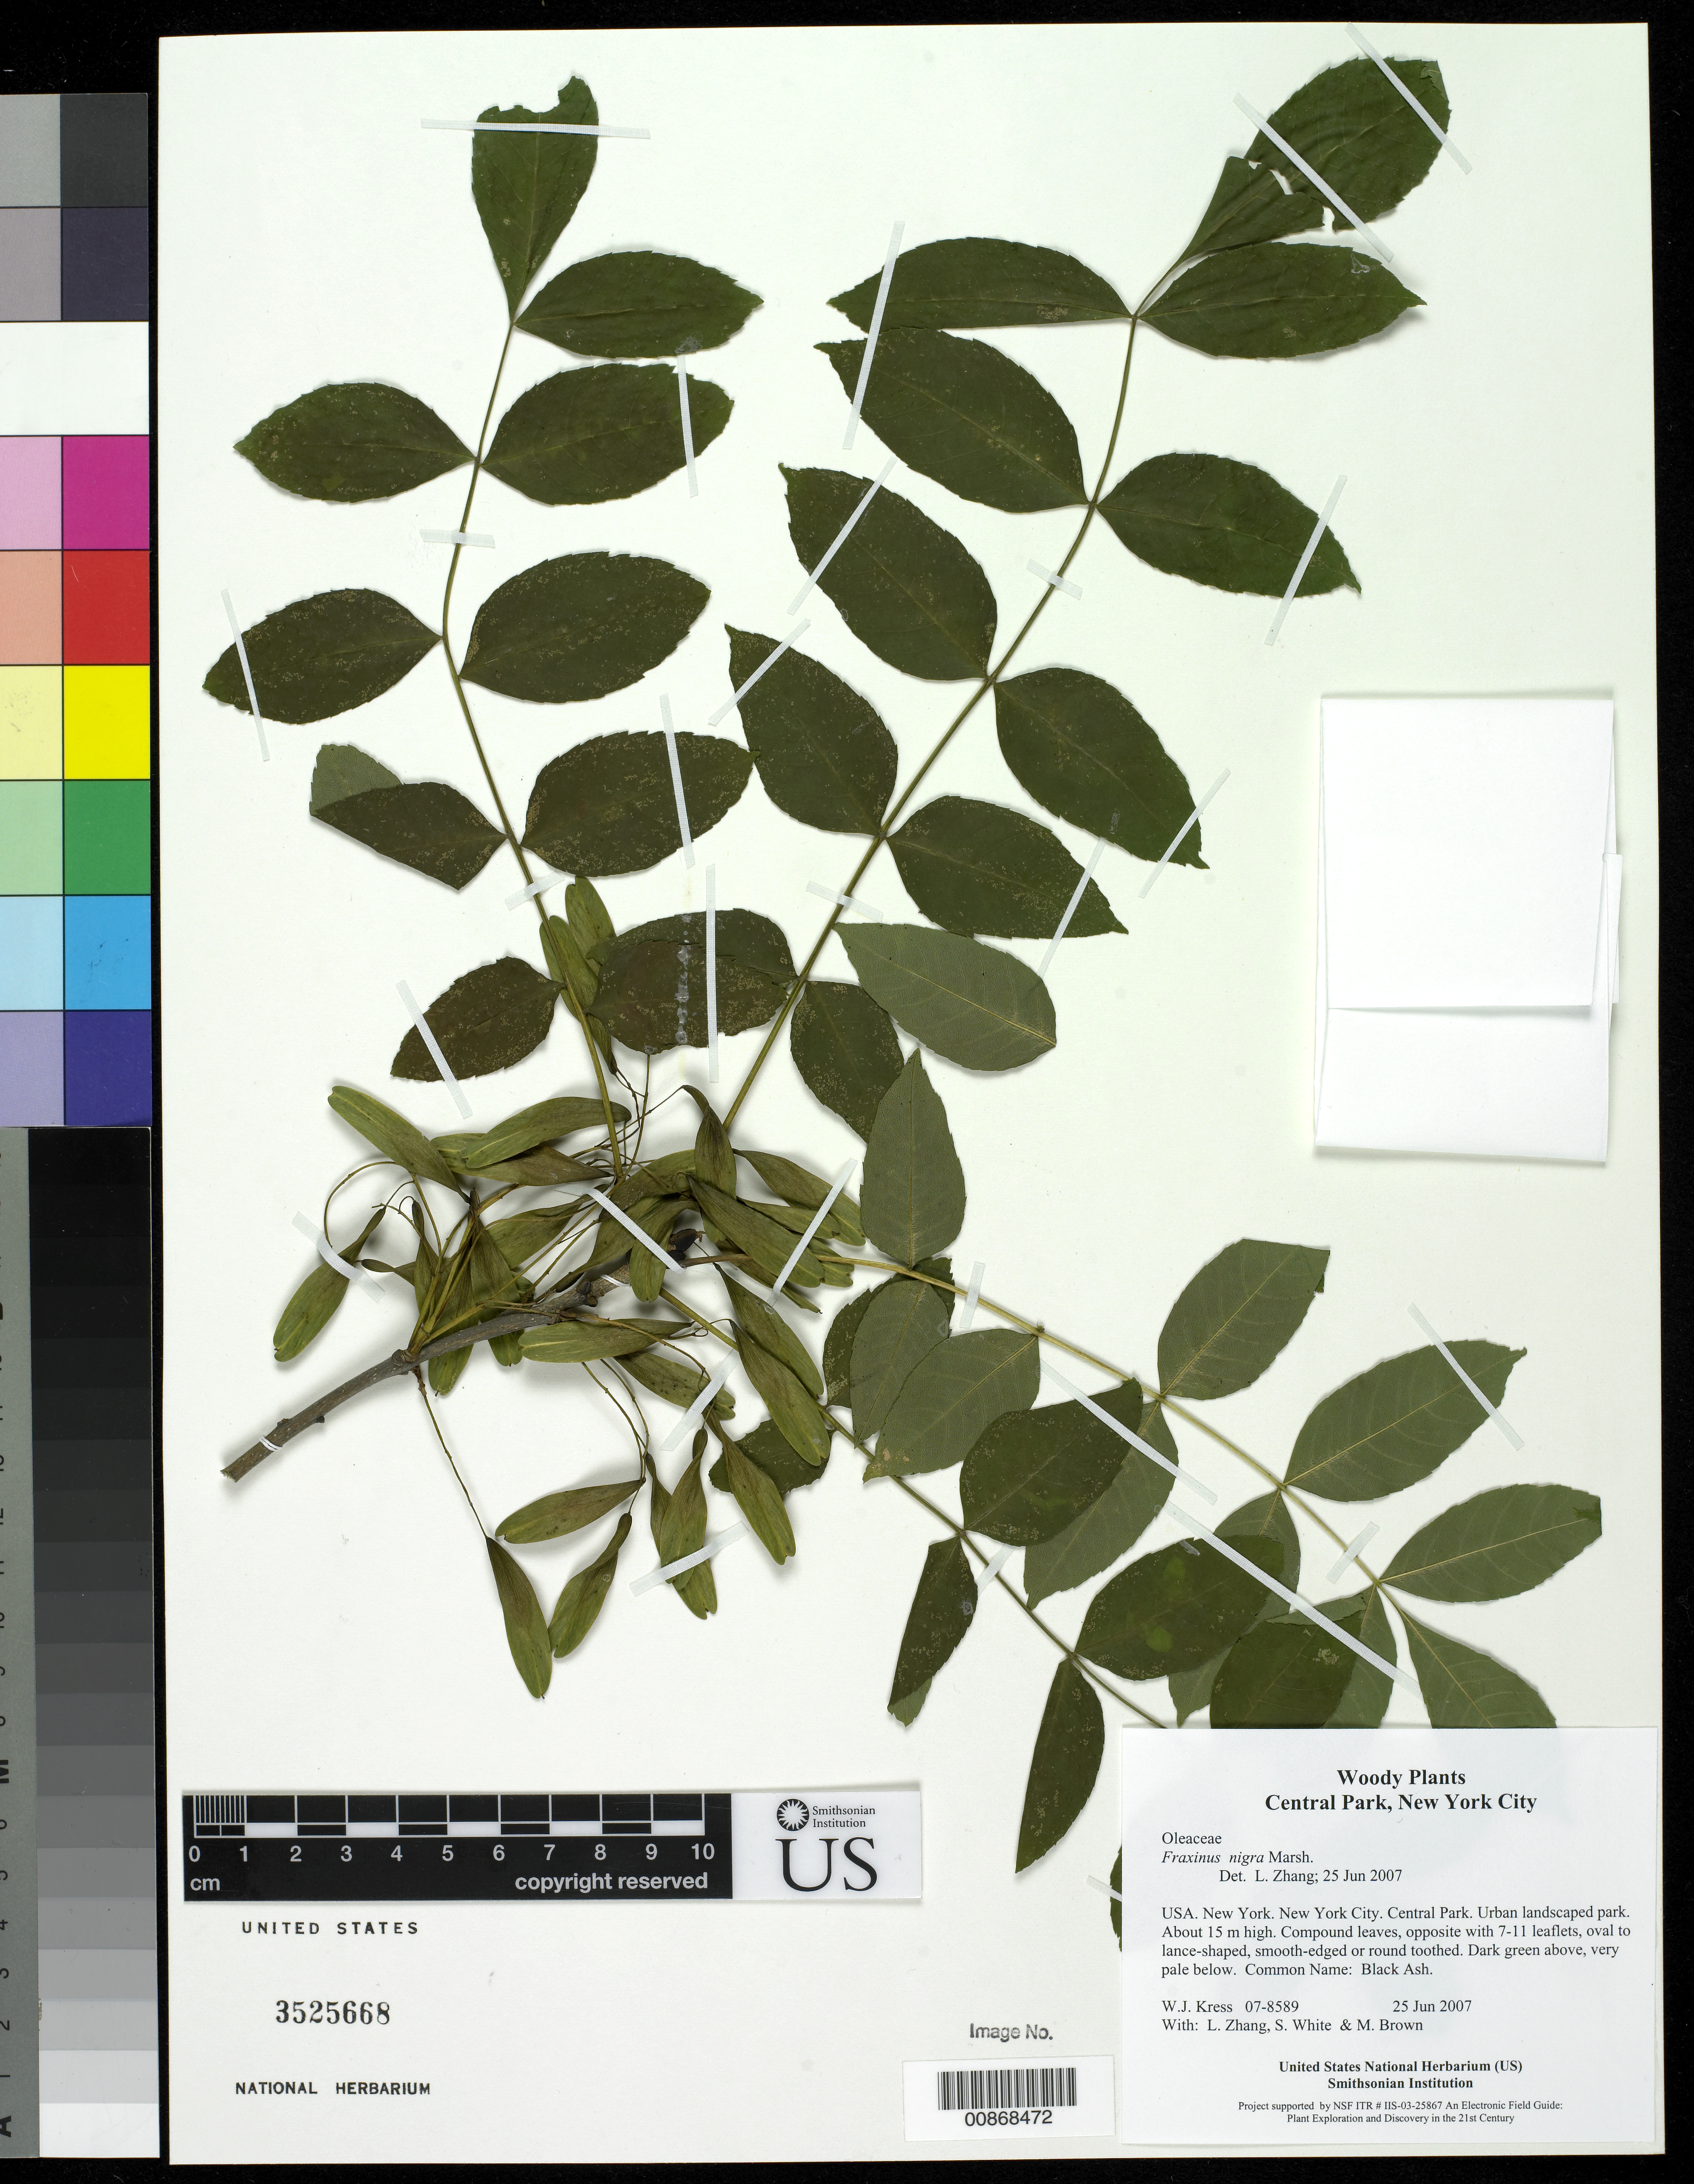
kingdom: Plantae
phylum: Tracheophyta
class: Magnoliopsida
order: Lamiales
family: Oleaceae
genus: Fraxinus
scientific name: Fraxinus nigra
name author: Marshall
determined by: Zhang, L. B.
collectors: W. J. Kress, L. B. Zhang, S. White & M. Brown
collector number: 07-8589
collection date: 2007-06-25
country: United States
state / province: New York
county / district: New York City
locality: Central Park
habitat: Urban landscaped park.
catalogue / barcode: US 3525668